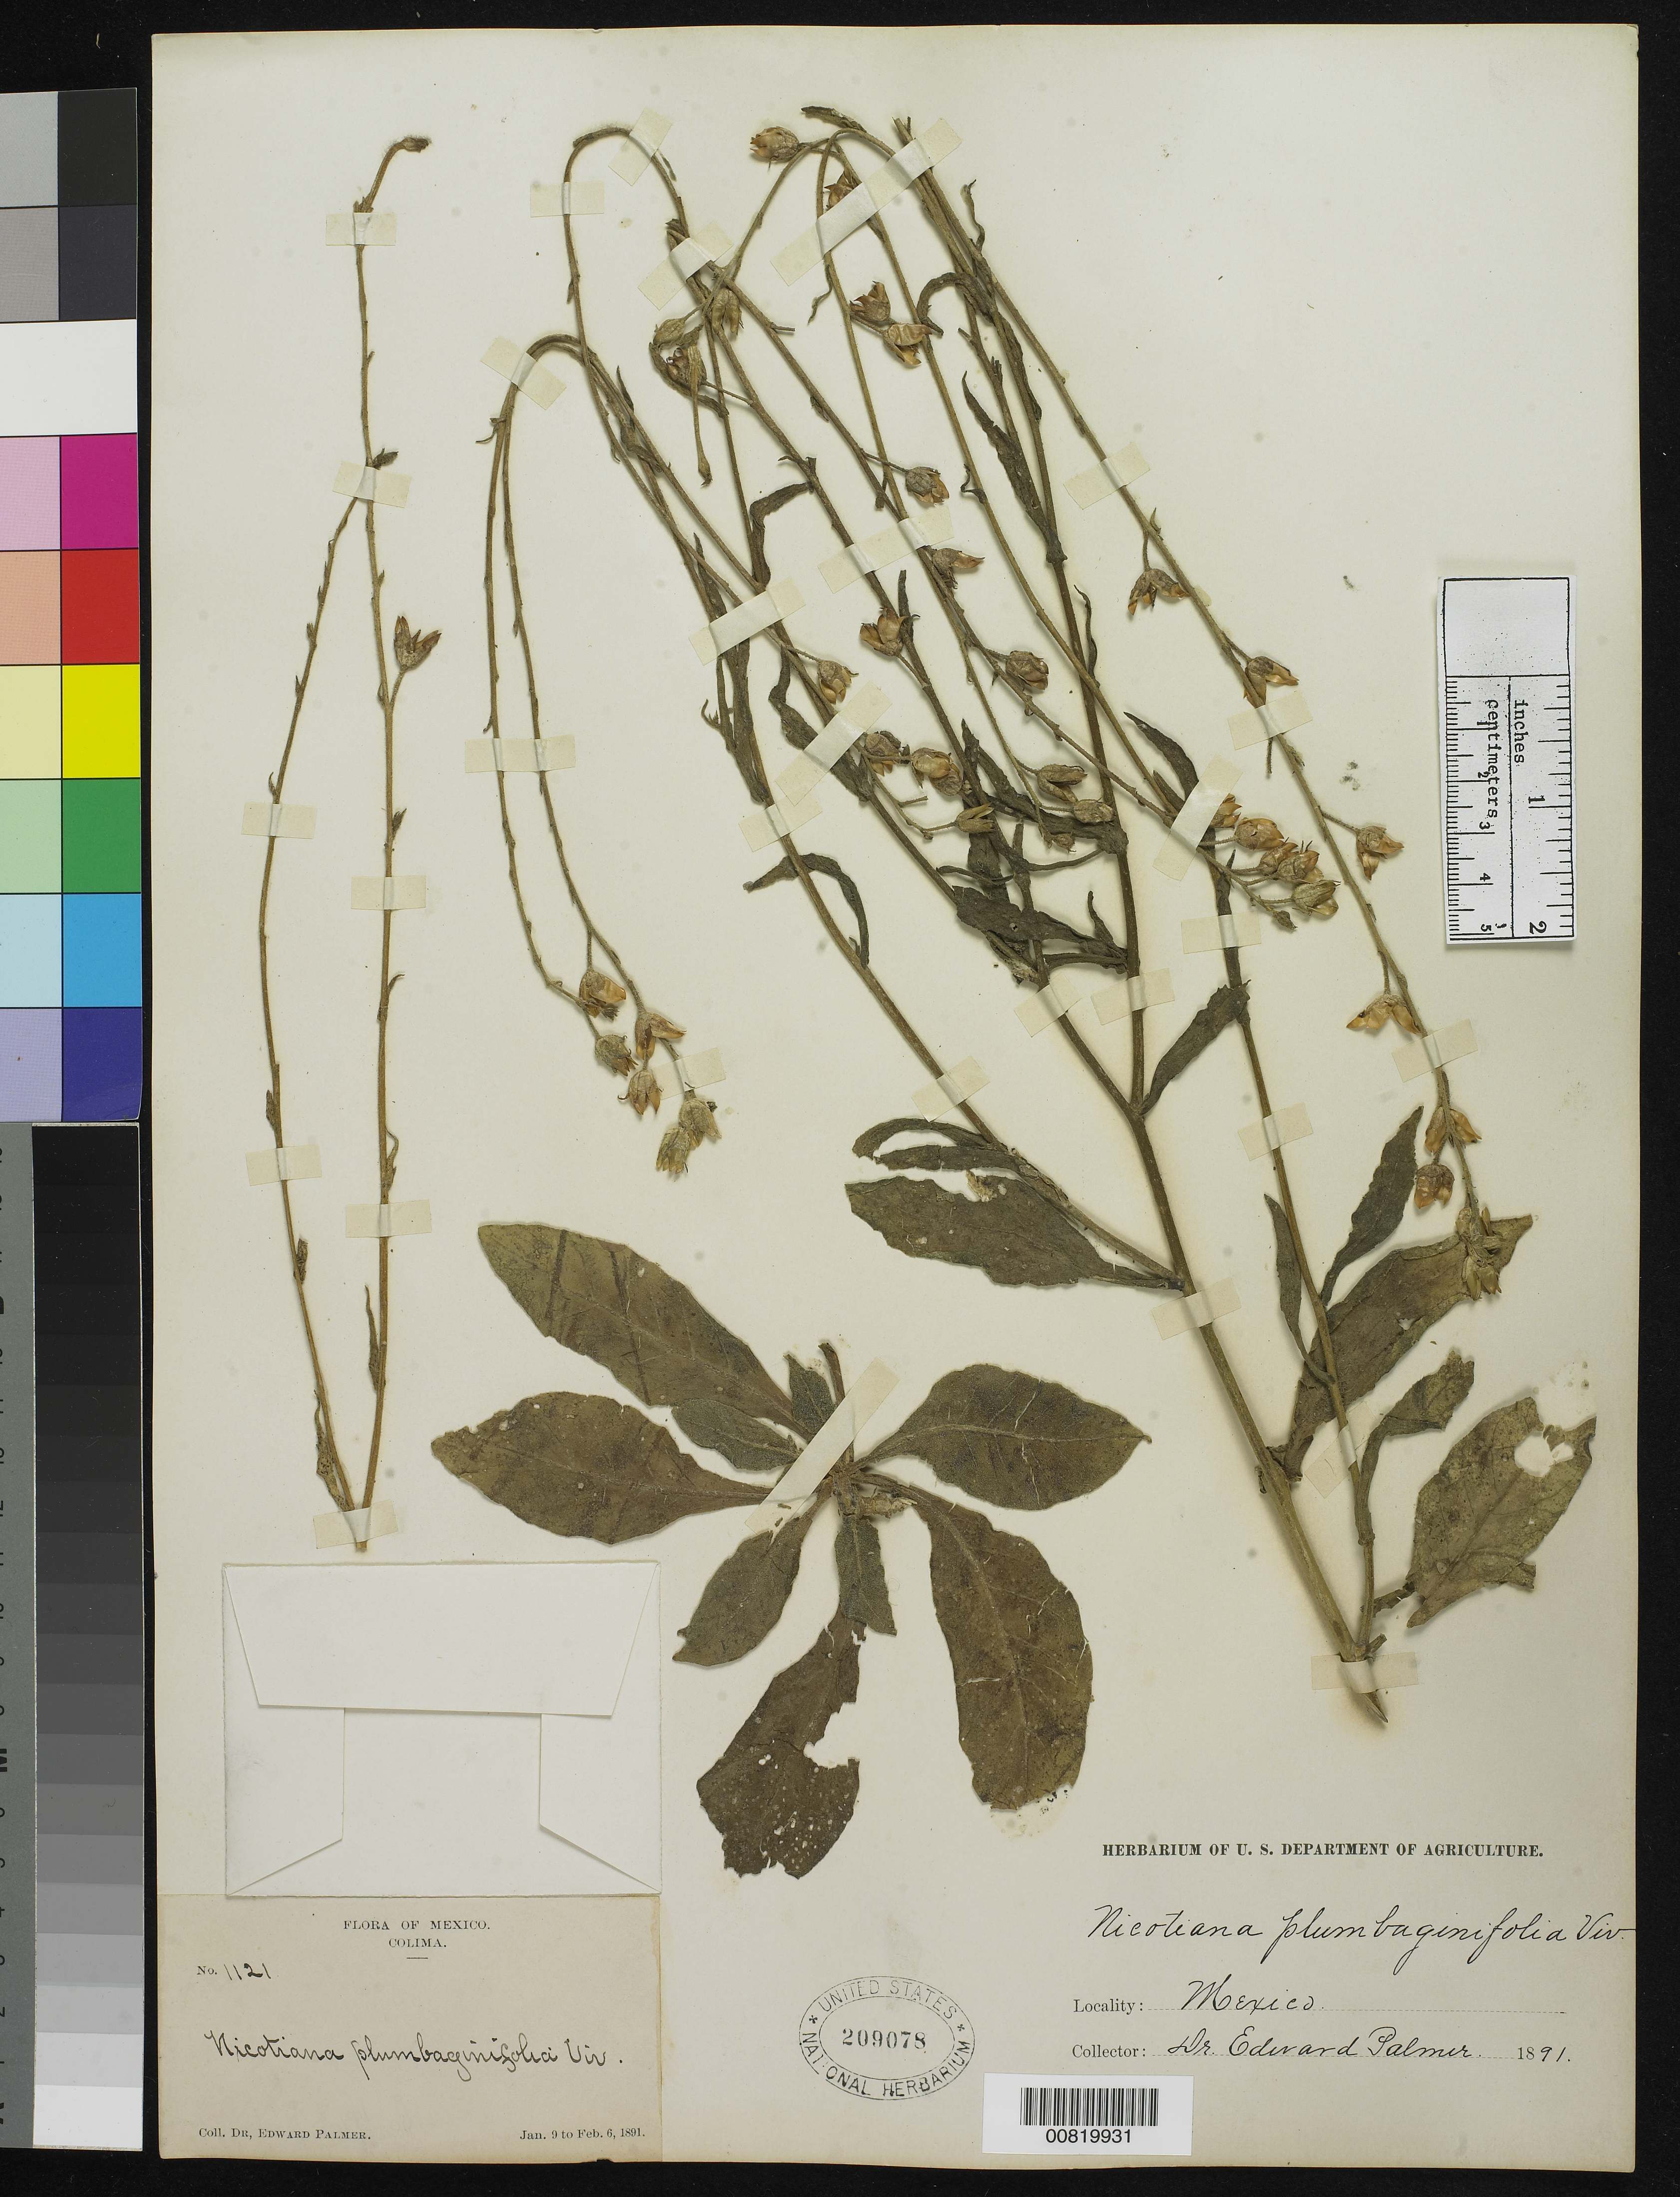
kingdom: Plantae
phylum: Tracheophyta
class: Magnoliopsida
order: Solanales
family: Solanaceae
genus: Nicotiana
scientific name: Nicotiana plumbaginifolia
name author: Viv.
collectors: E. Palmer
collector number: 1121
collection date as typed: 09 Jan 1891 to 06 Feb 1891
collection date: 1891-01-09/1891-02-06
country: Mexico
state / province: Colima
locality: Colima.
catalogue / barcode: US 209078